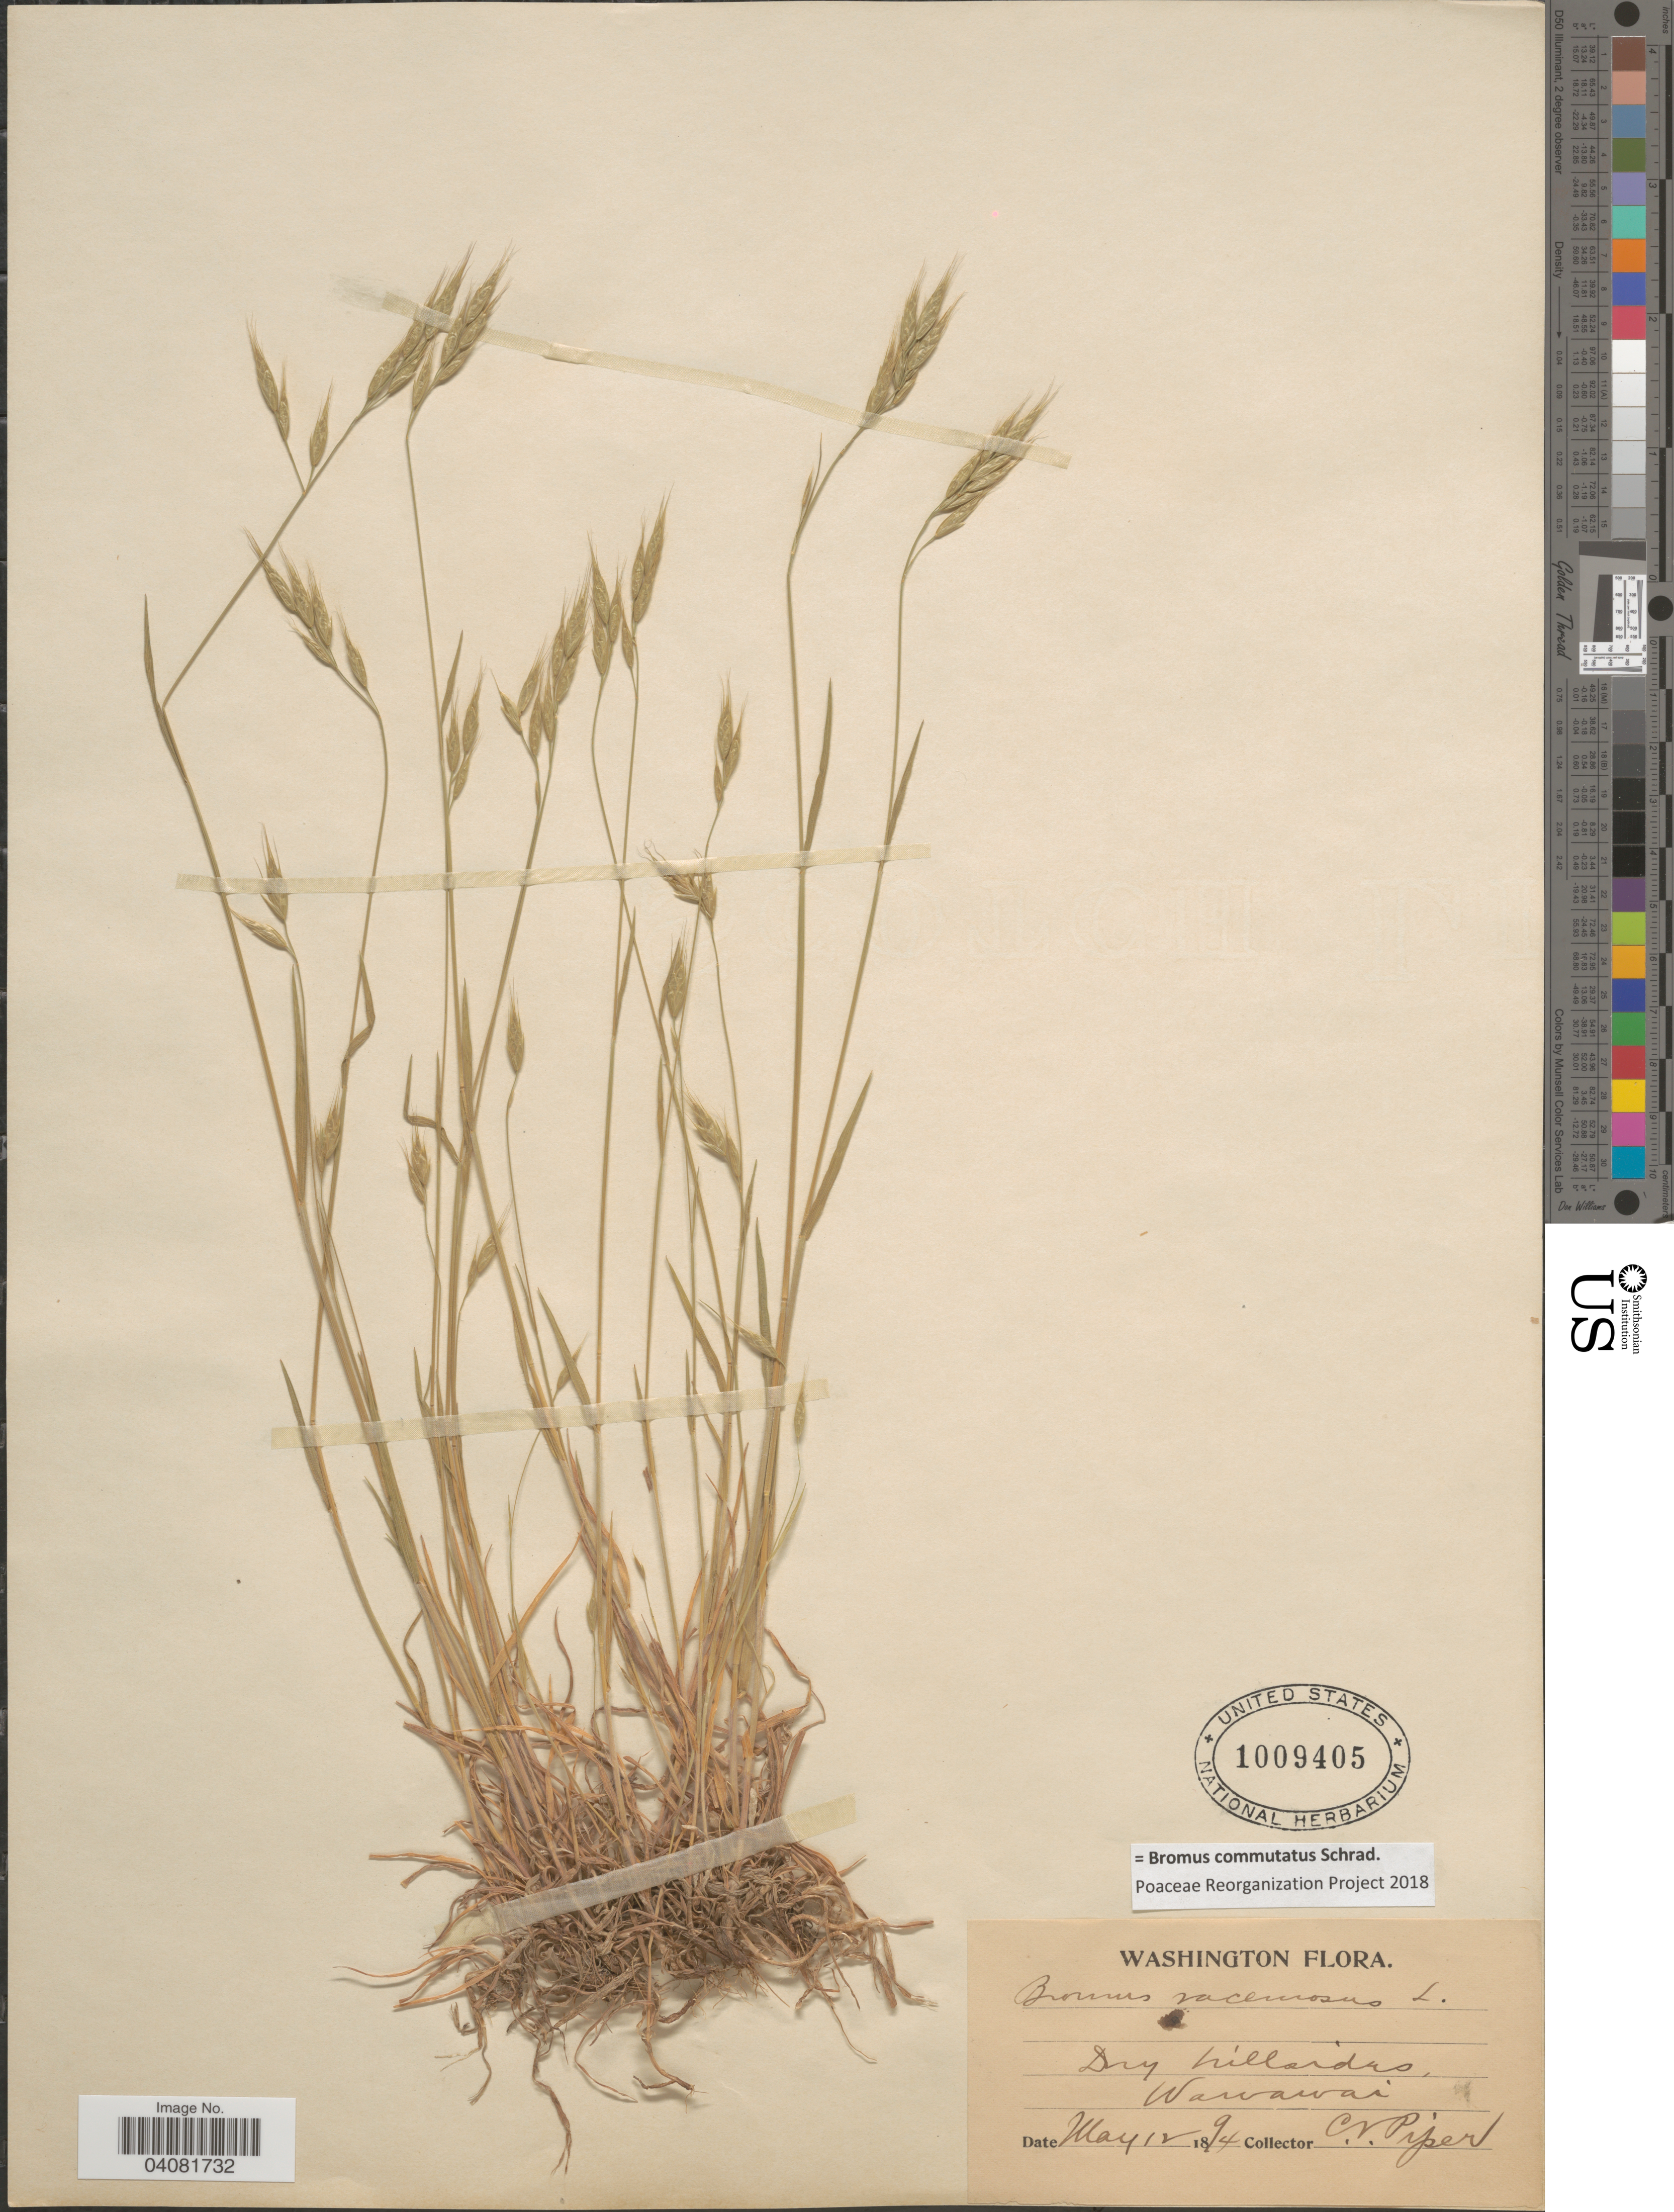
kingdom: Plantae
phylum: Tracheophyta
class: Liliopsida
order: Poales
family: Poaceae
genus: Bromus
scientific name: Bromus commutatus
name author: Schrad.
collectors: C. V. Piper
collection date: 1894-05-12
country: United States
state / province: Washington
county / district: Whitman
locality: Dry hillsides, Wawawai.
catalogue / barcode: US 1009405